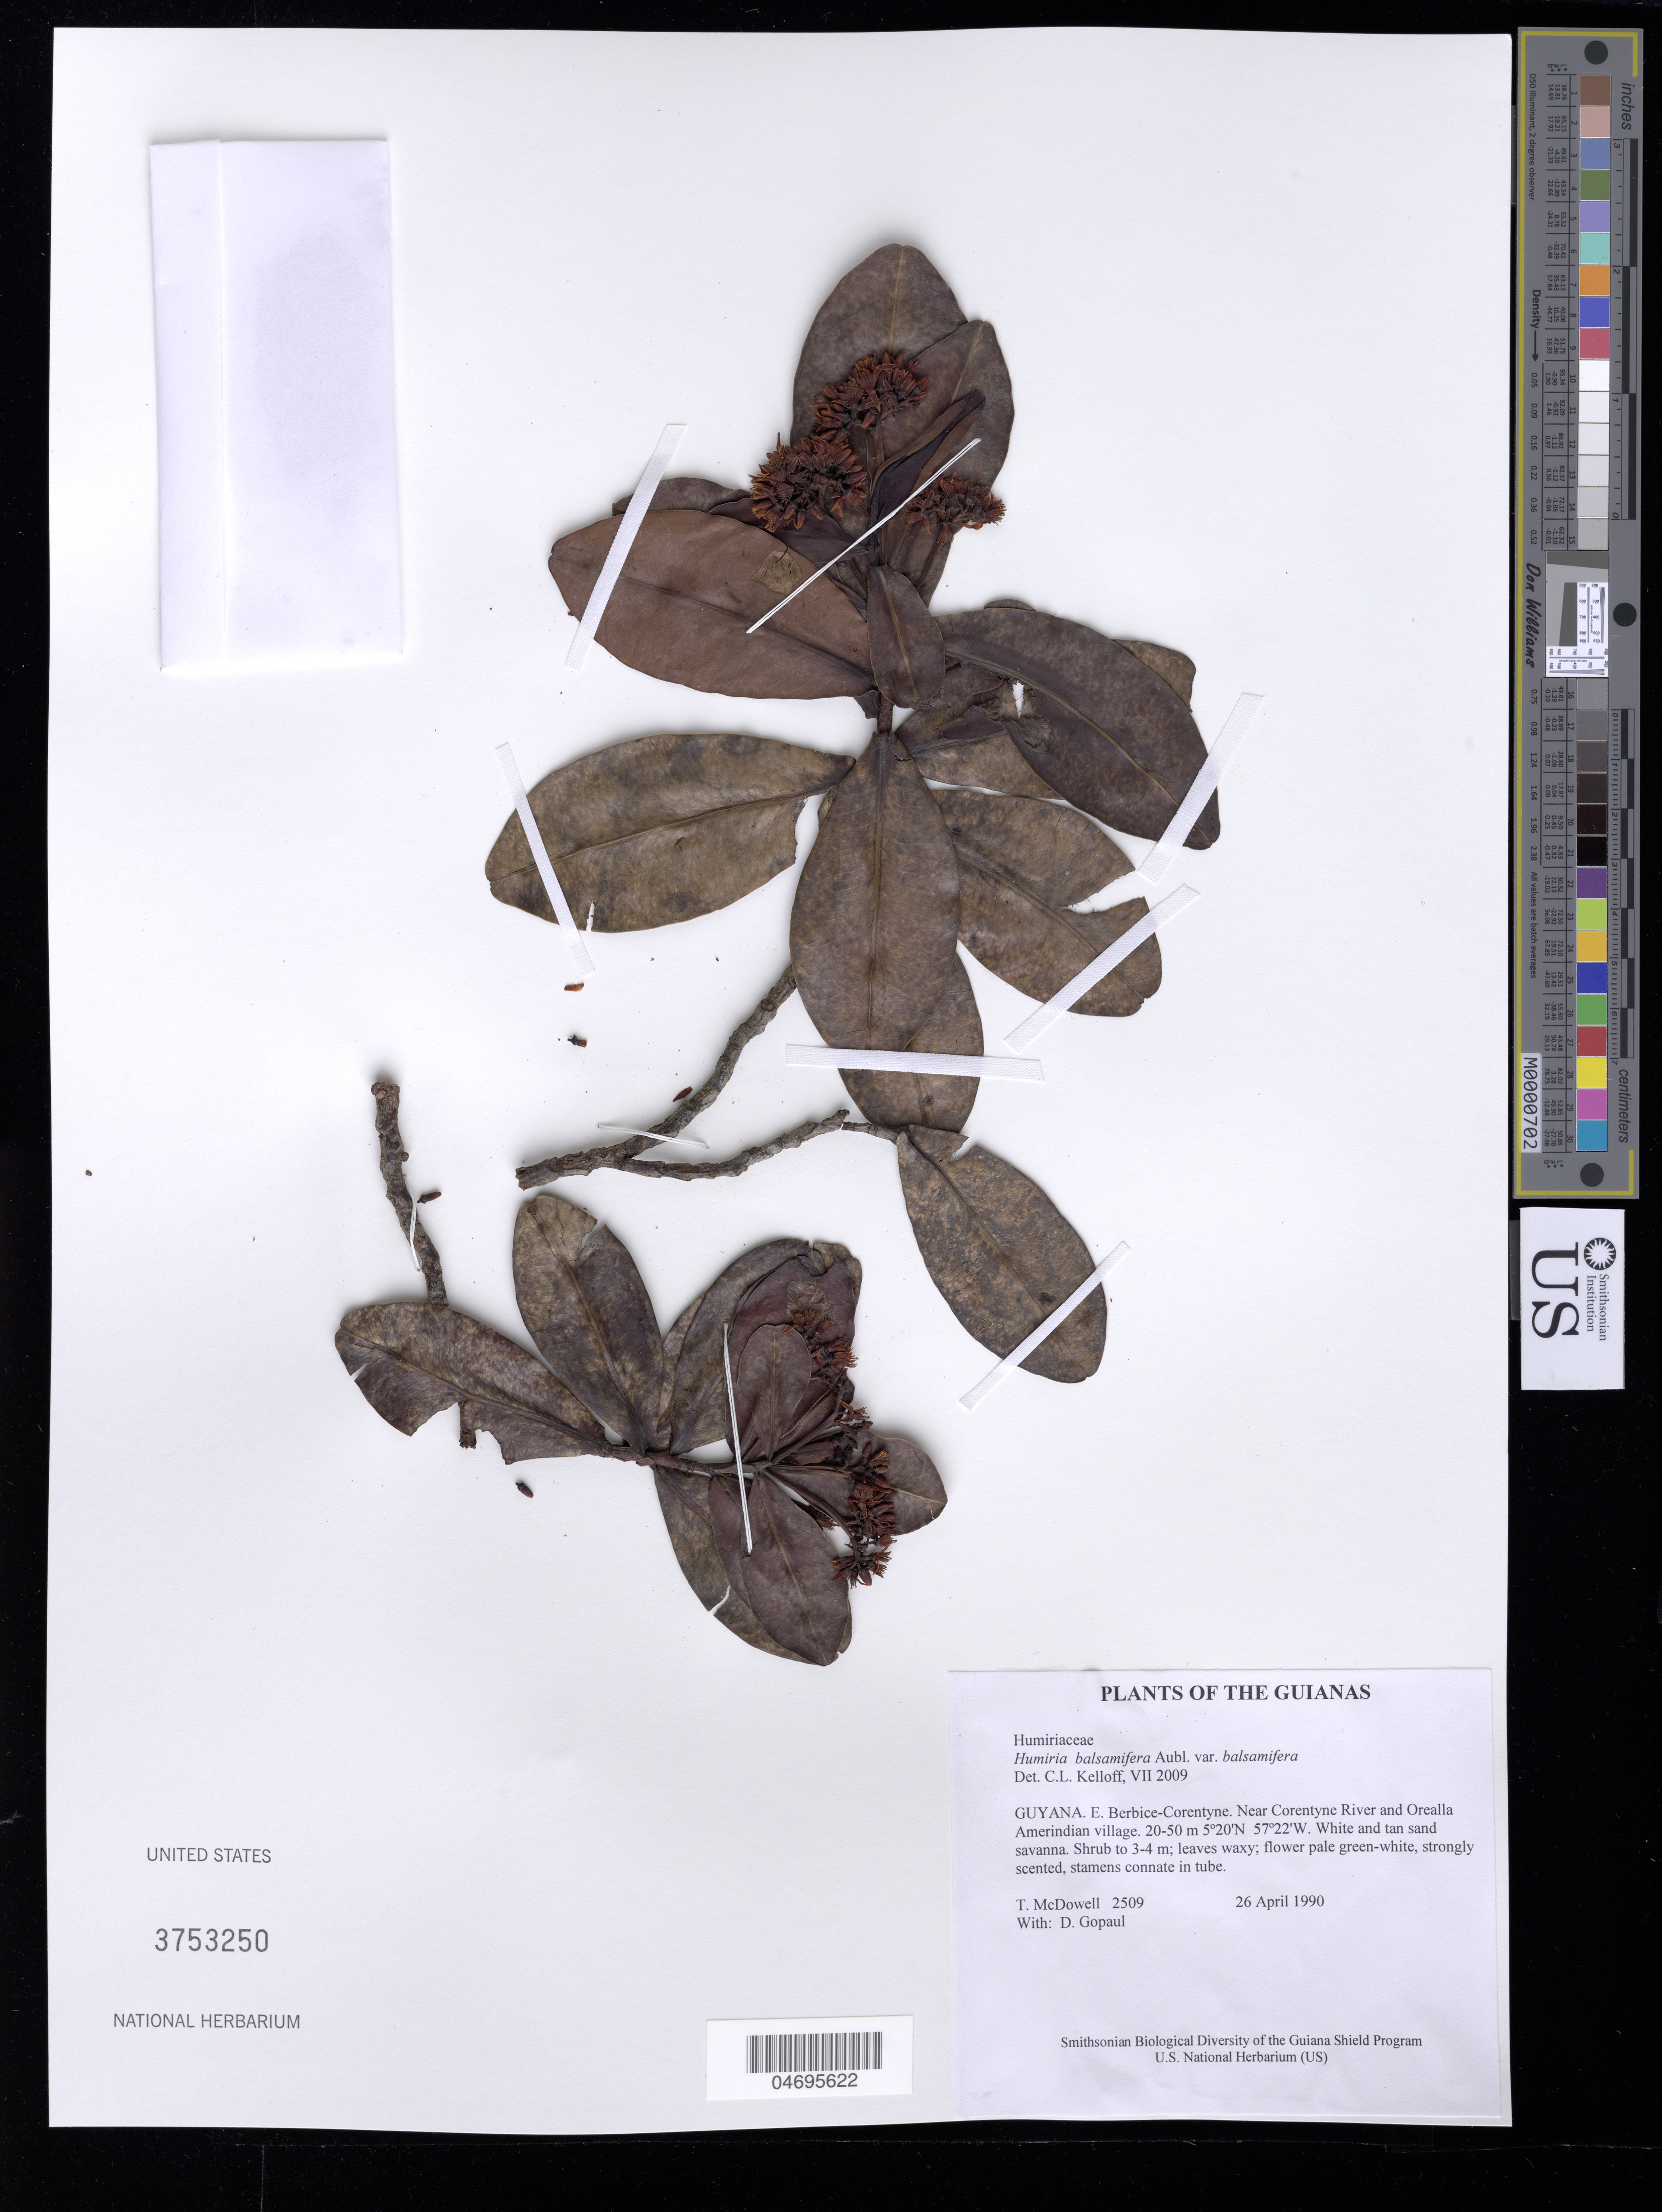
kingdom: Plantae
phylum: Tracheophyta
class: Magnoliopsida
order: Malpighiales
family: Humiriaceae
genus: Humiria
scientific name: Humiria balsamifera var. balsamifera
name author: Aubl.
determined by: Kelloff, Carol L., (US), Smithsonian Institution - National Museum of Natural History (UNITED STATES)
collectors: T. McDowell & D. Gopaul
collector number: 2509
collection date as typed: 26 April 1990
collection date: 1990-04-26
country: Guyana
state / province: E. Berbice-Corentyne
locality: Near Corentyne River and Orealla Amerindian village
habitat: White and tan sand savanna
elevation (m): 20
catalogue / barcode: US 3753250